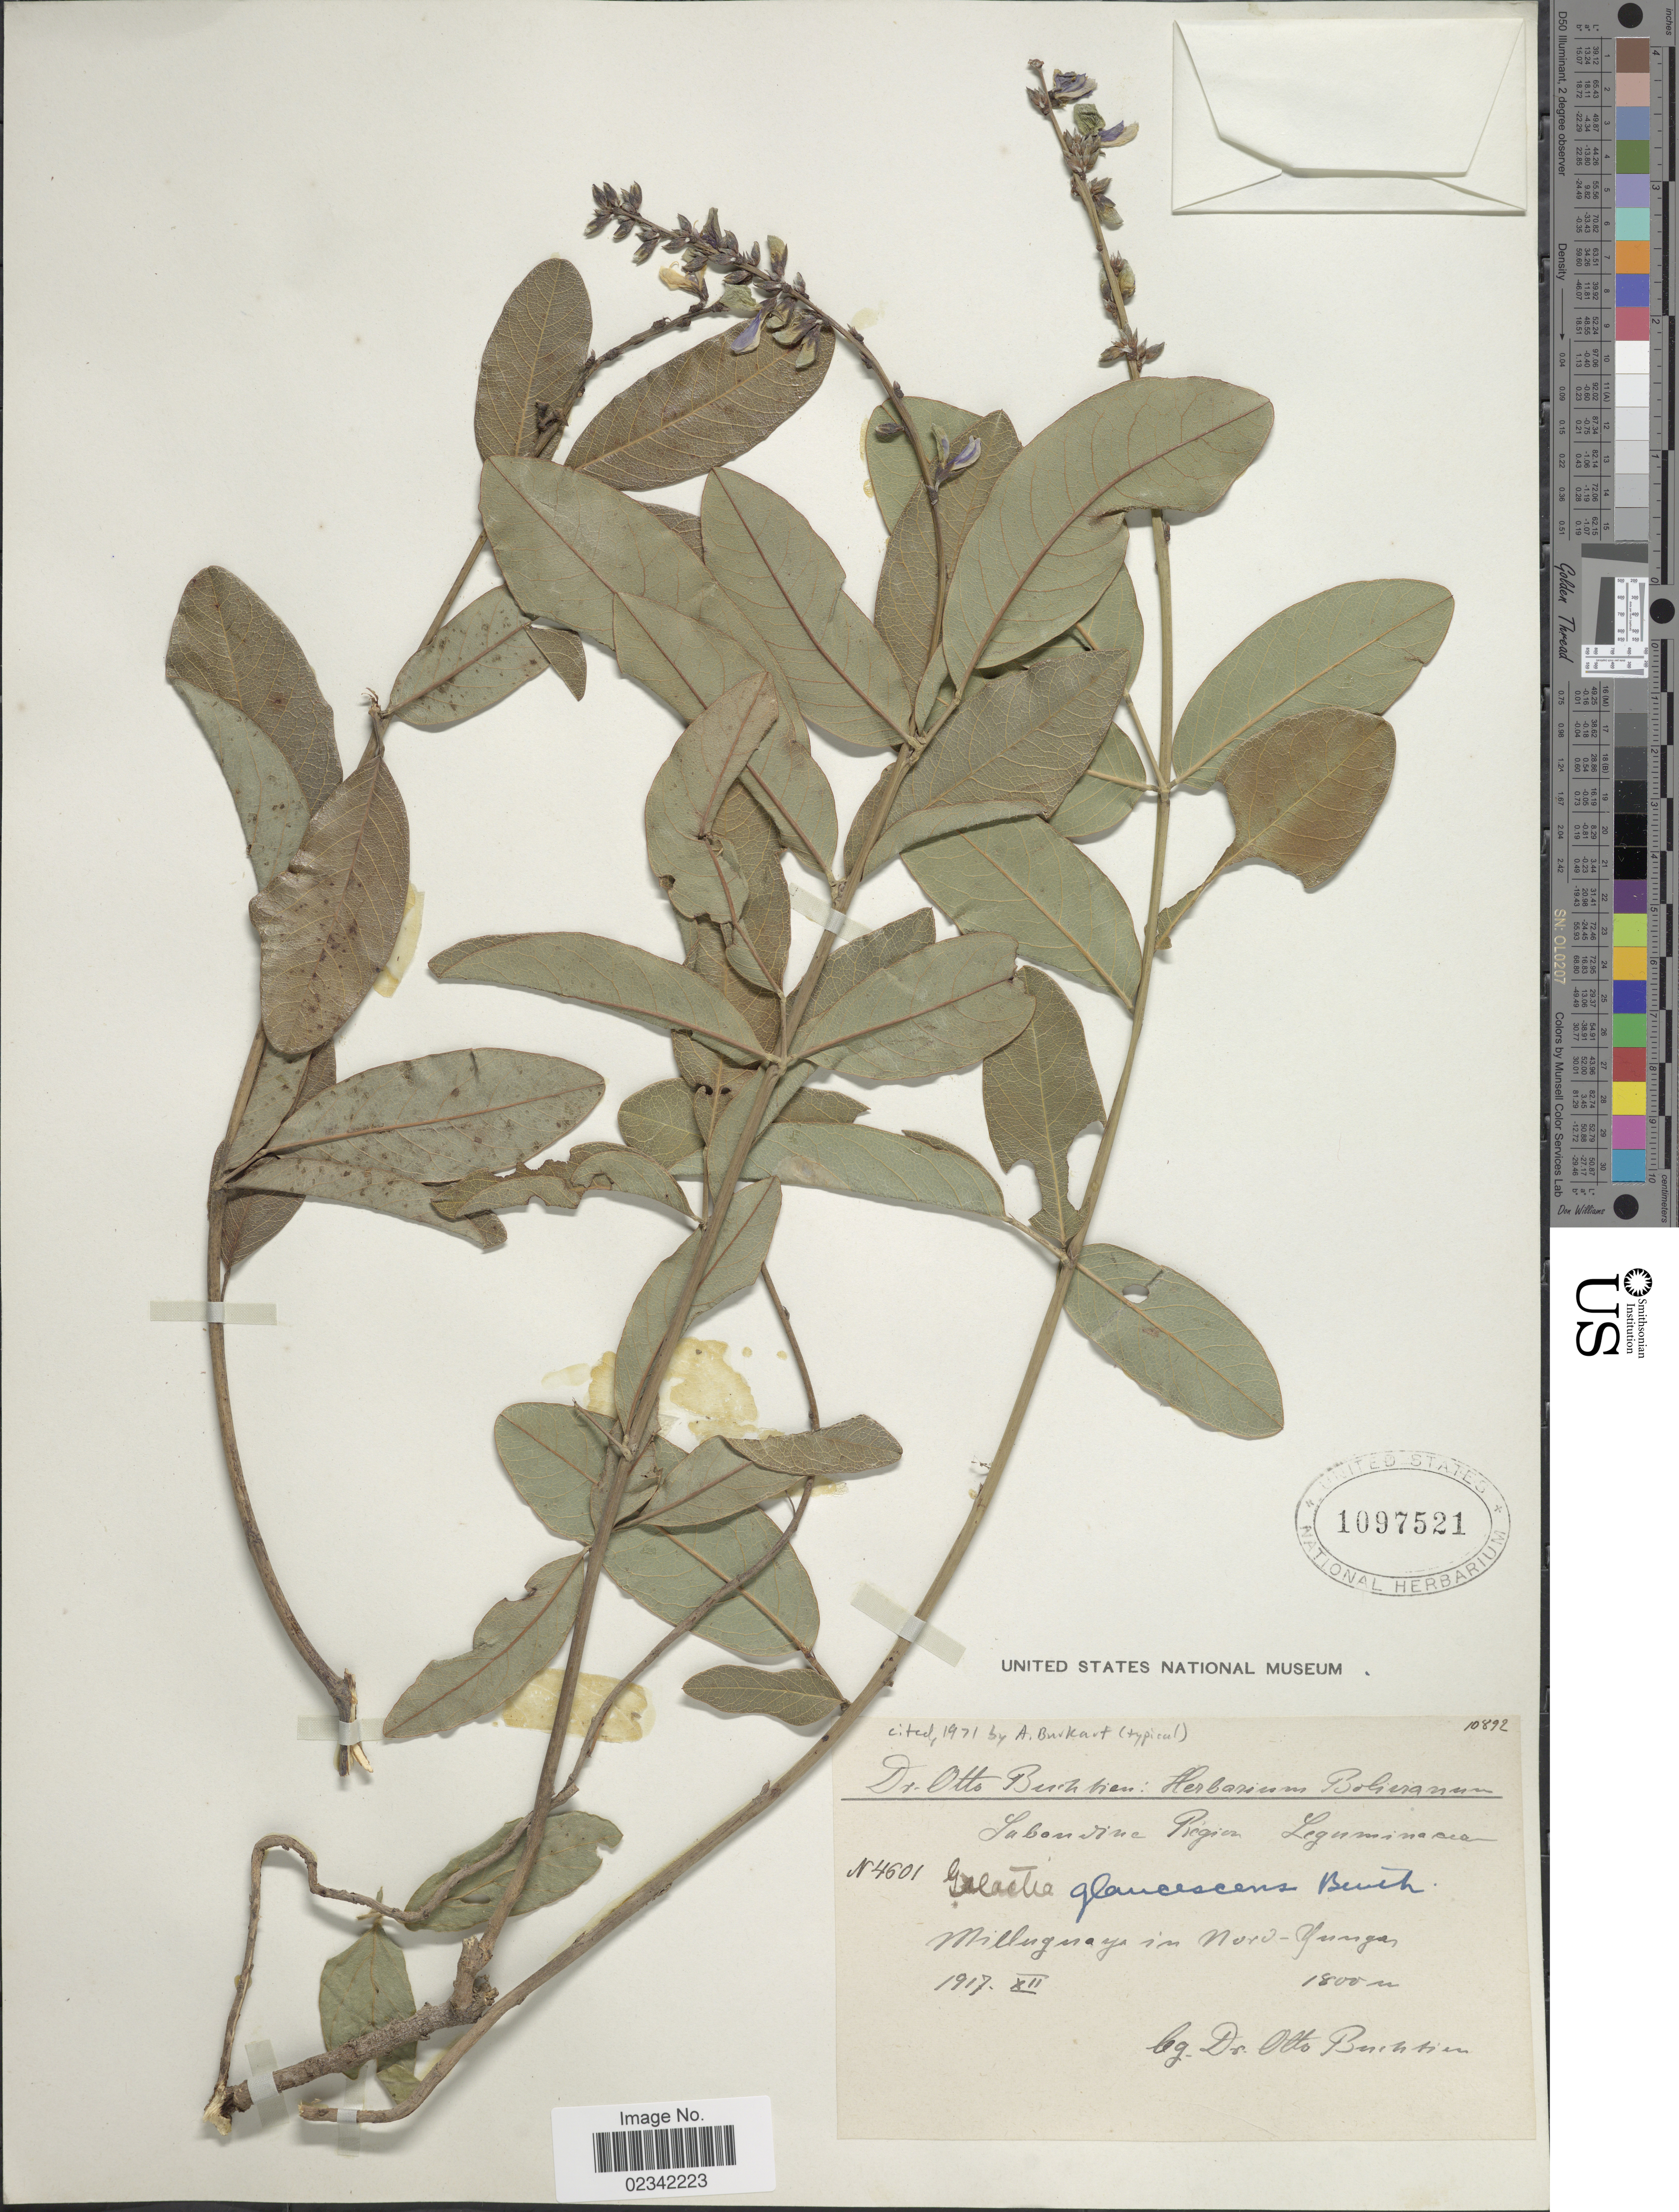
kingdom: Plantae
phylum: Tracheophyta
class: Magnoliopsida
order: Fabales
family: Fabaceae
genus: Galactia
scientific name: Galactia glaucescens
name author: Kunth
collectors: O. Buchtien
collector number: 4601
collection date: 1917-12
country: Bolivia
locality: MIlluguayi in Nord-Yungas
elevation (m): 1800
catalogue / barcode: US 1097521